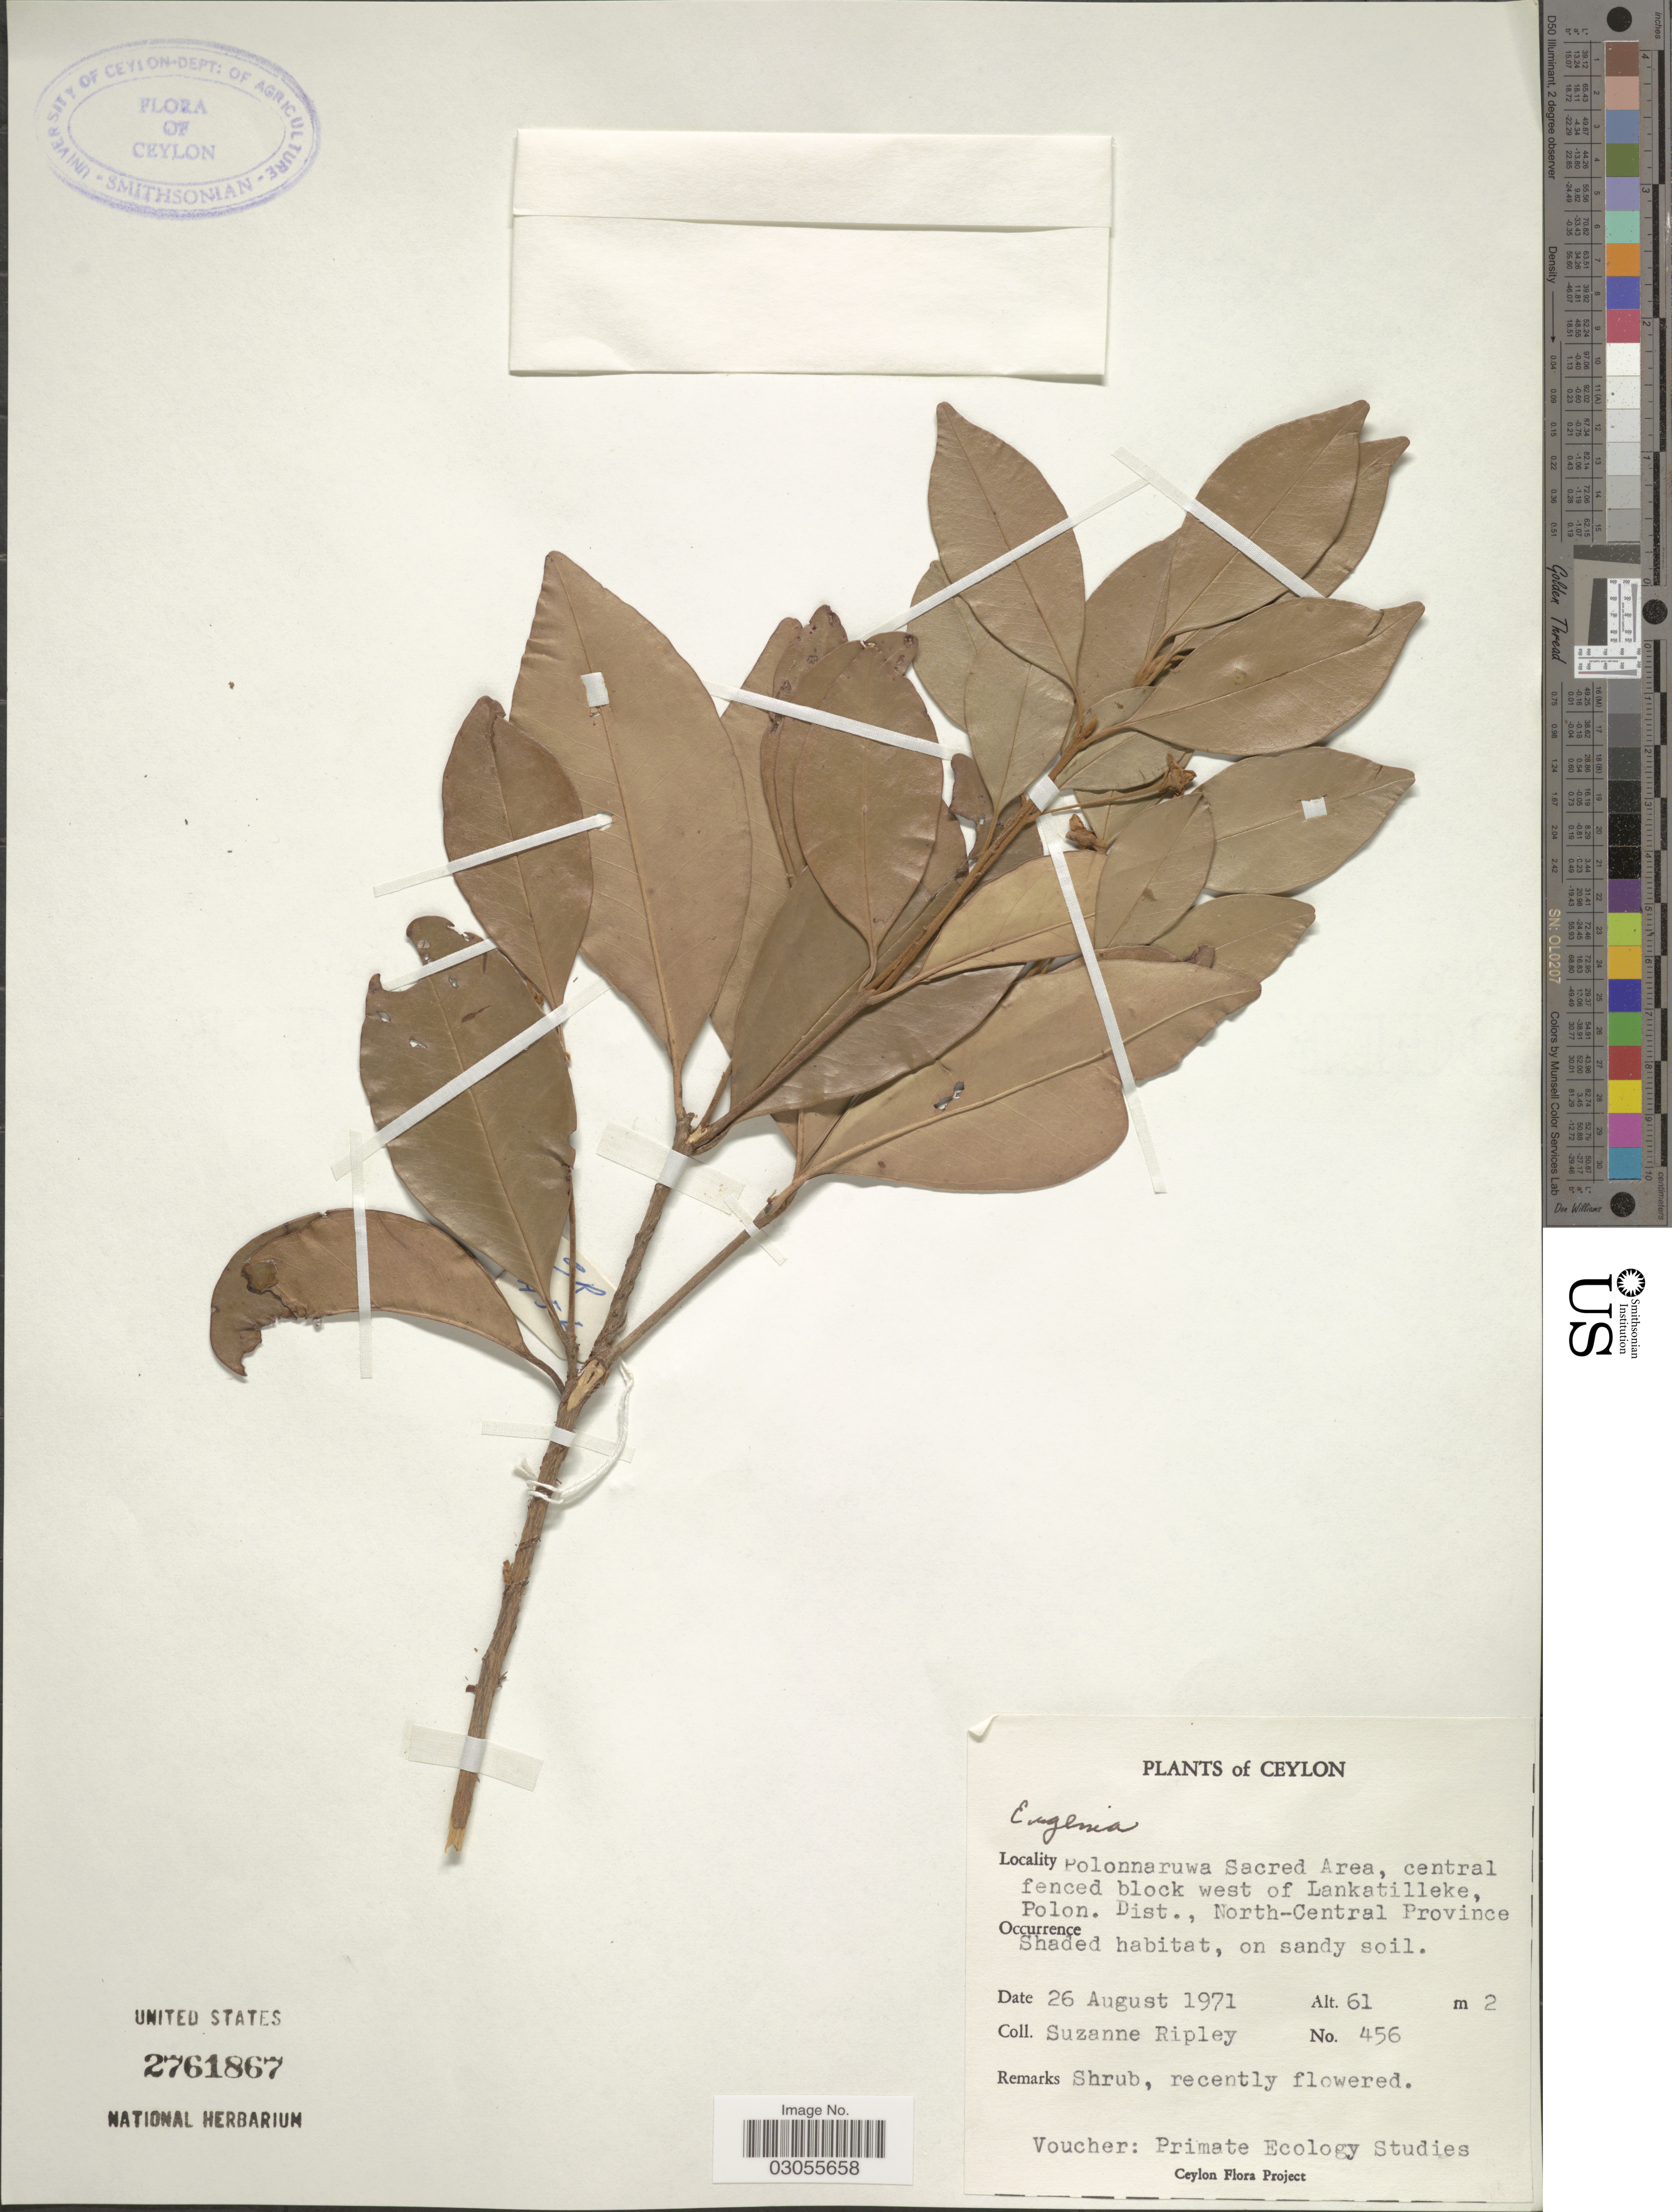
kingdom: Plantae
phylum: Tracheophyta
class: Magnoliopsida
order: Myrtales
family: Myrtaceae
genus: Eugenia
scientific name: Eugenia sp.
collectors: S. Ripley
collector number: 456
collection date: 1971-08-26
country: Sri Lanka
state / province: North Central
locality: Ceylon. Polonnaruwa Sacred Area, central fenced block west of Lankatilleke, Polon. Dist.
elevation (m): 61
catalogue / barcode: US 2761867